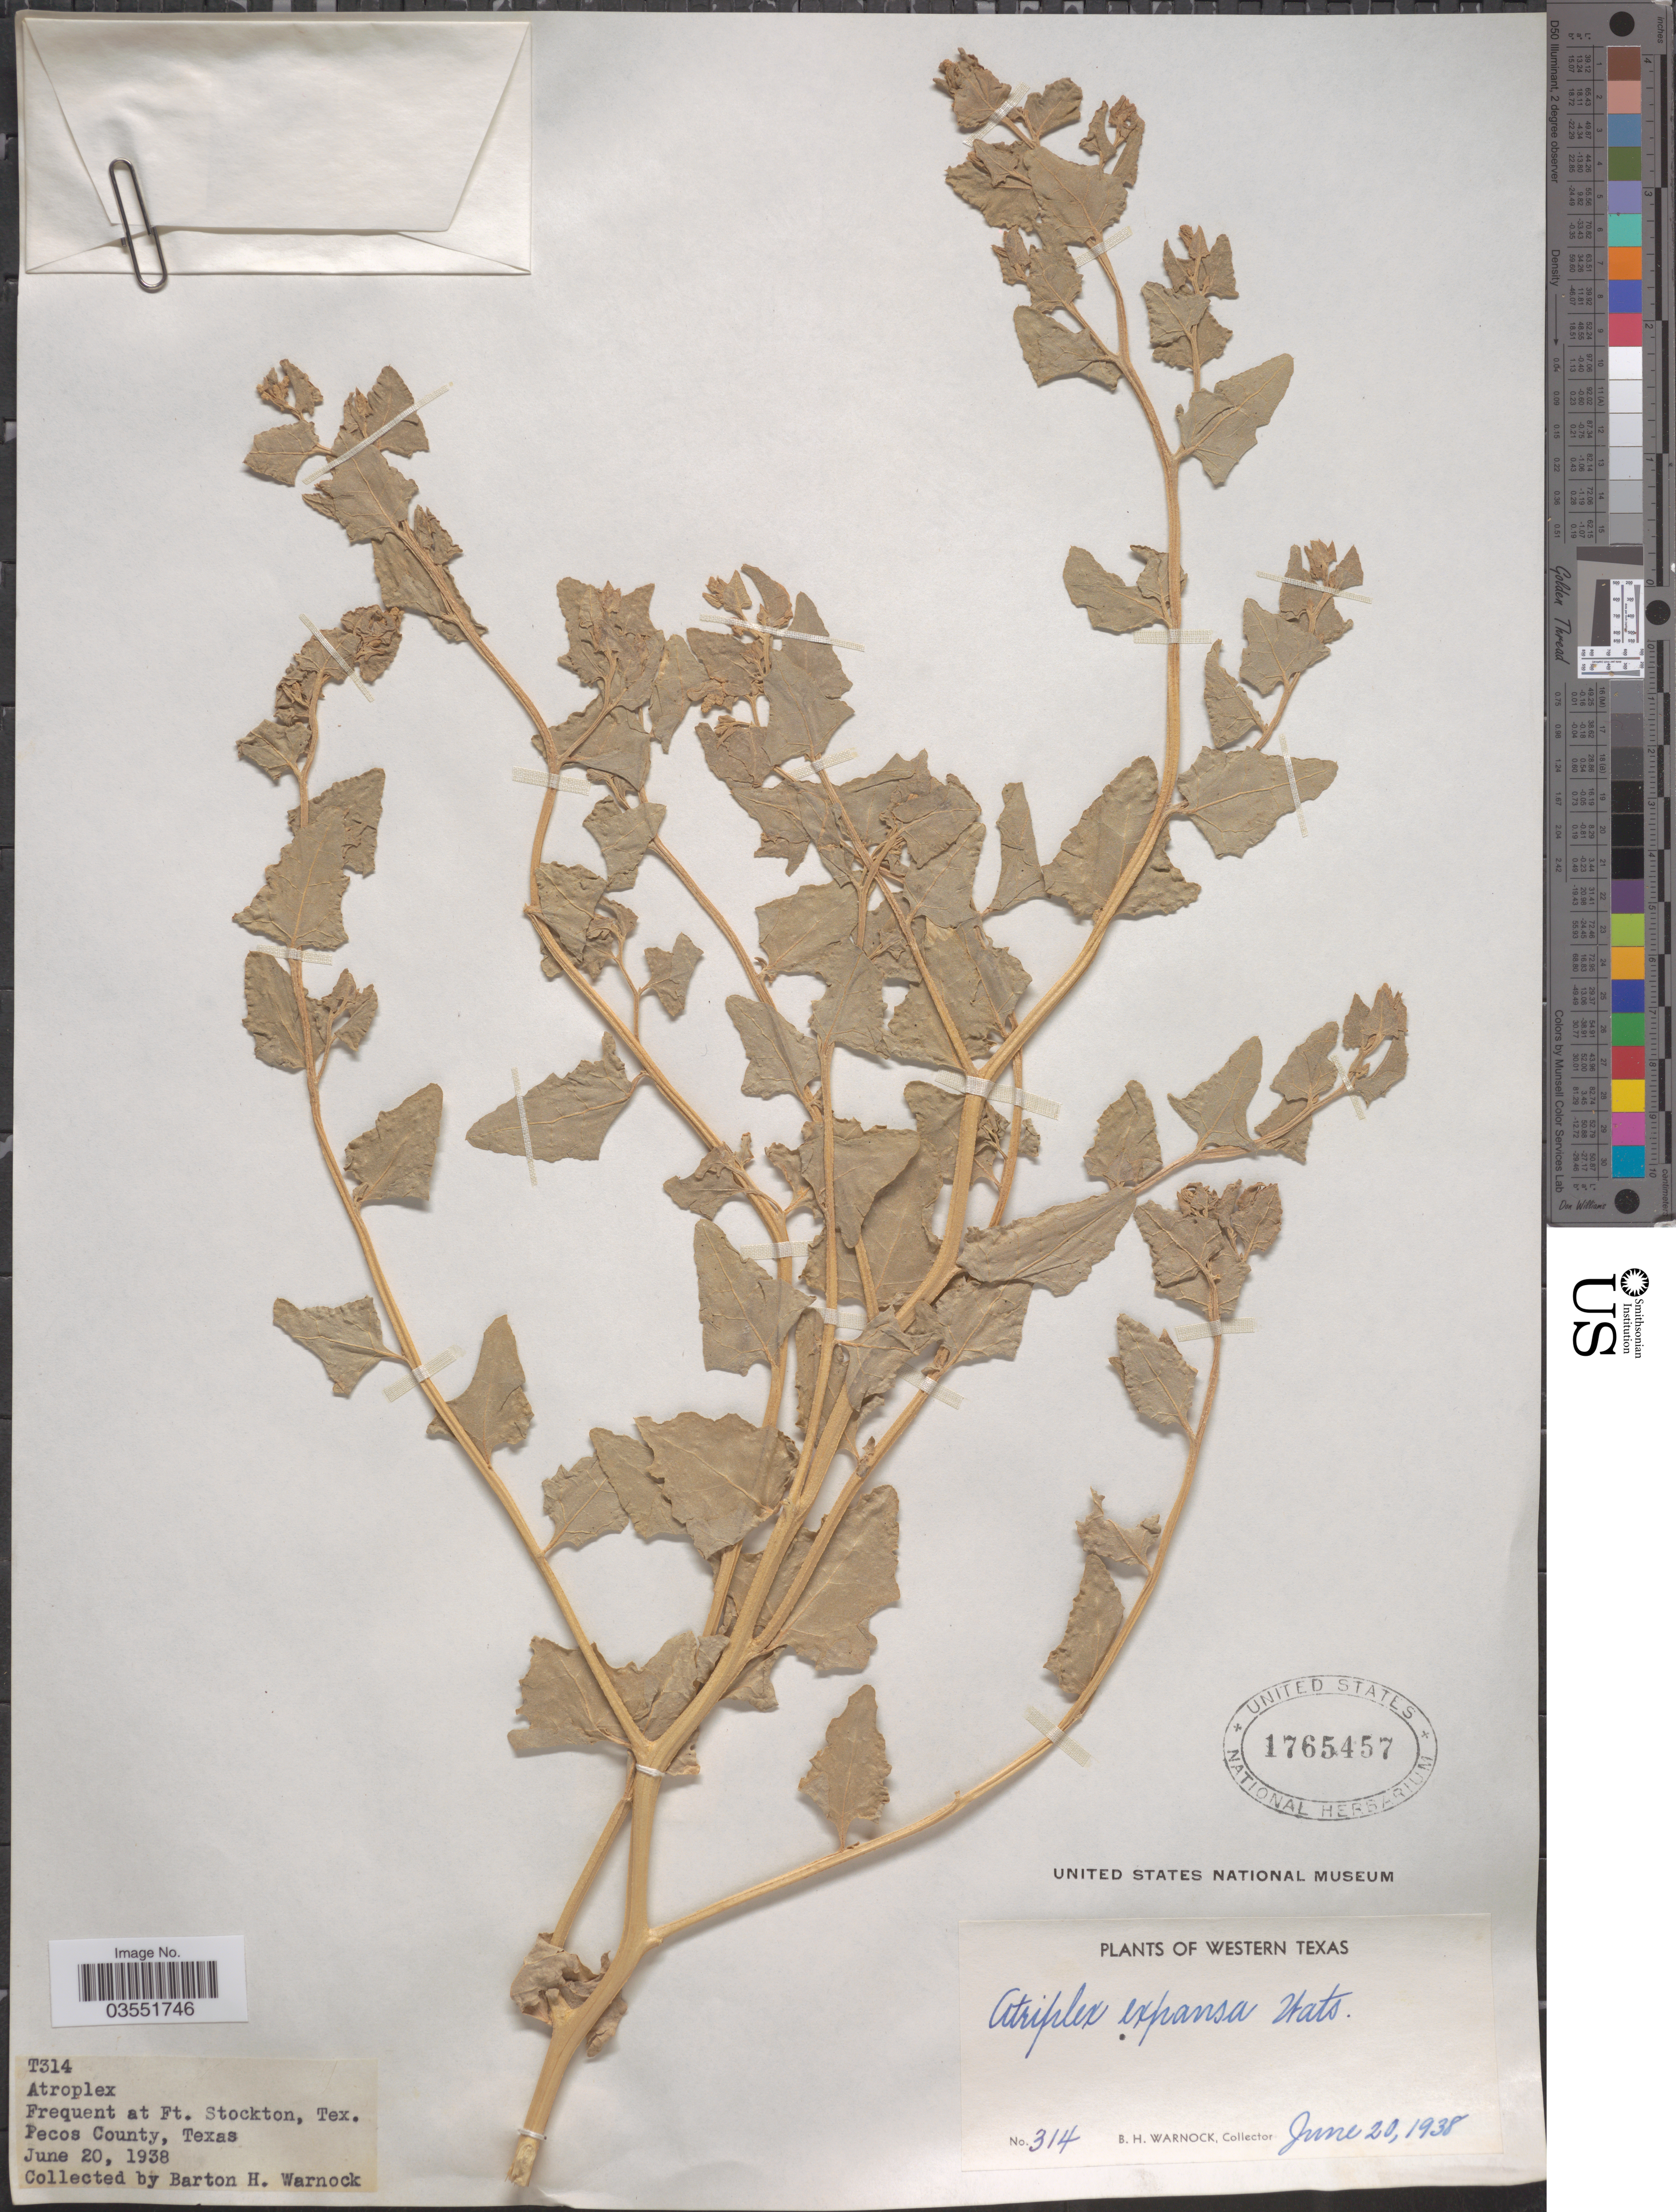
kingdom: Plantae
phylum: Tracheophyta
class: Magnoliopsida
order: Caryophyllales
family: Amaranthaceae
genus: Atriplex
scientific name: Atriplex expansa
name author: S. Watson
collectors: B. H. Warnock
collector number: T314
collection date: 1938-06-20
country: United States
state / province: Texas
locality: Western Texas. At Ft. Stockton, Pecos County.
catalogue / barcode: US 1765457